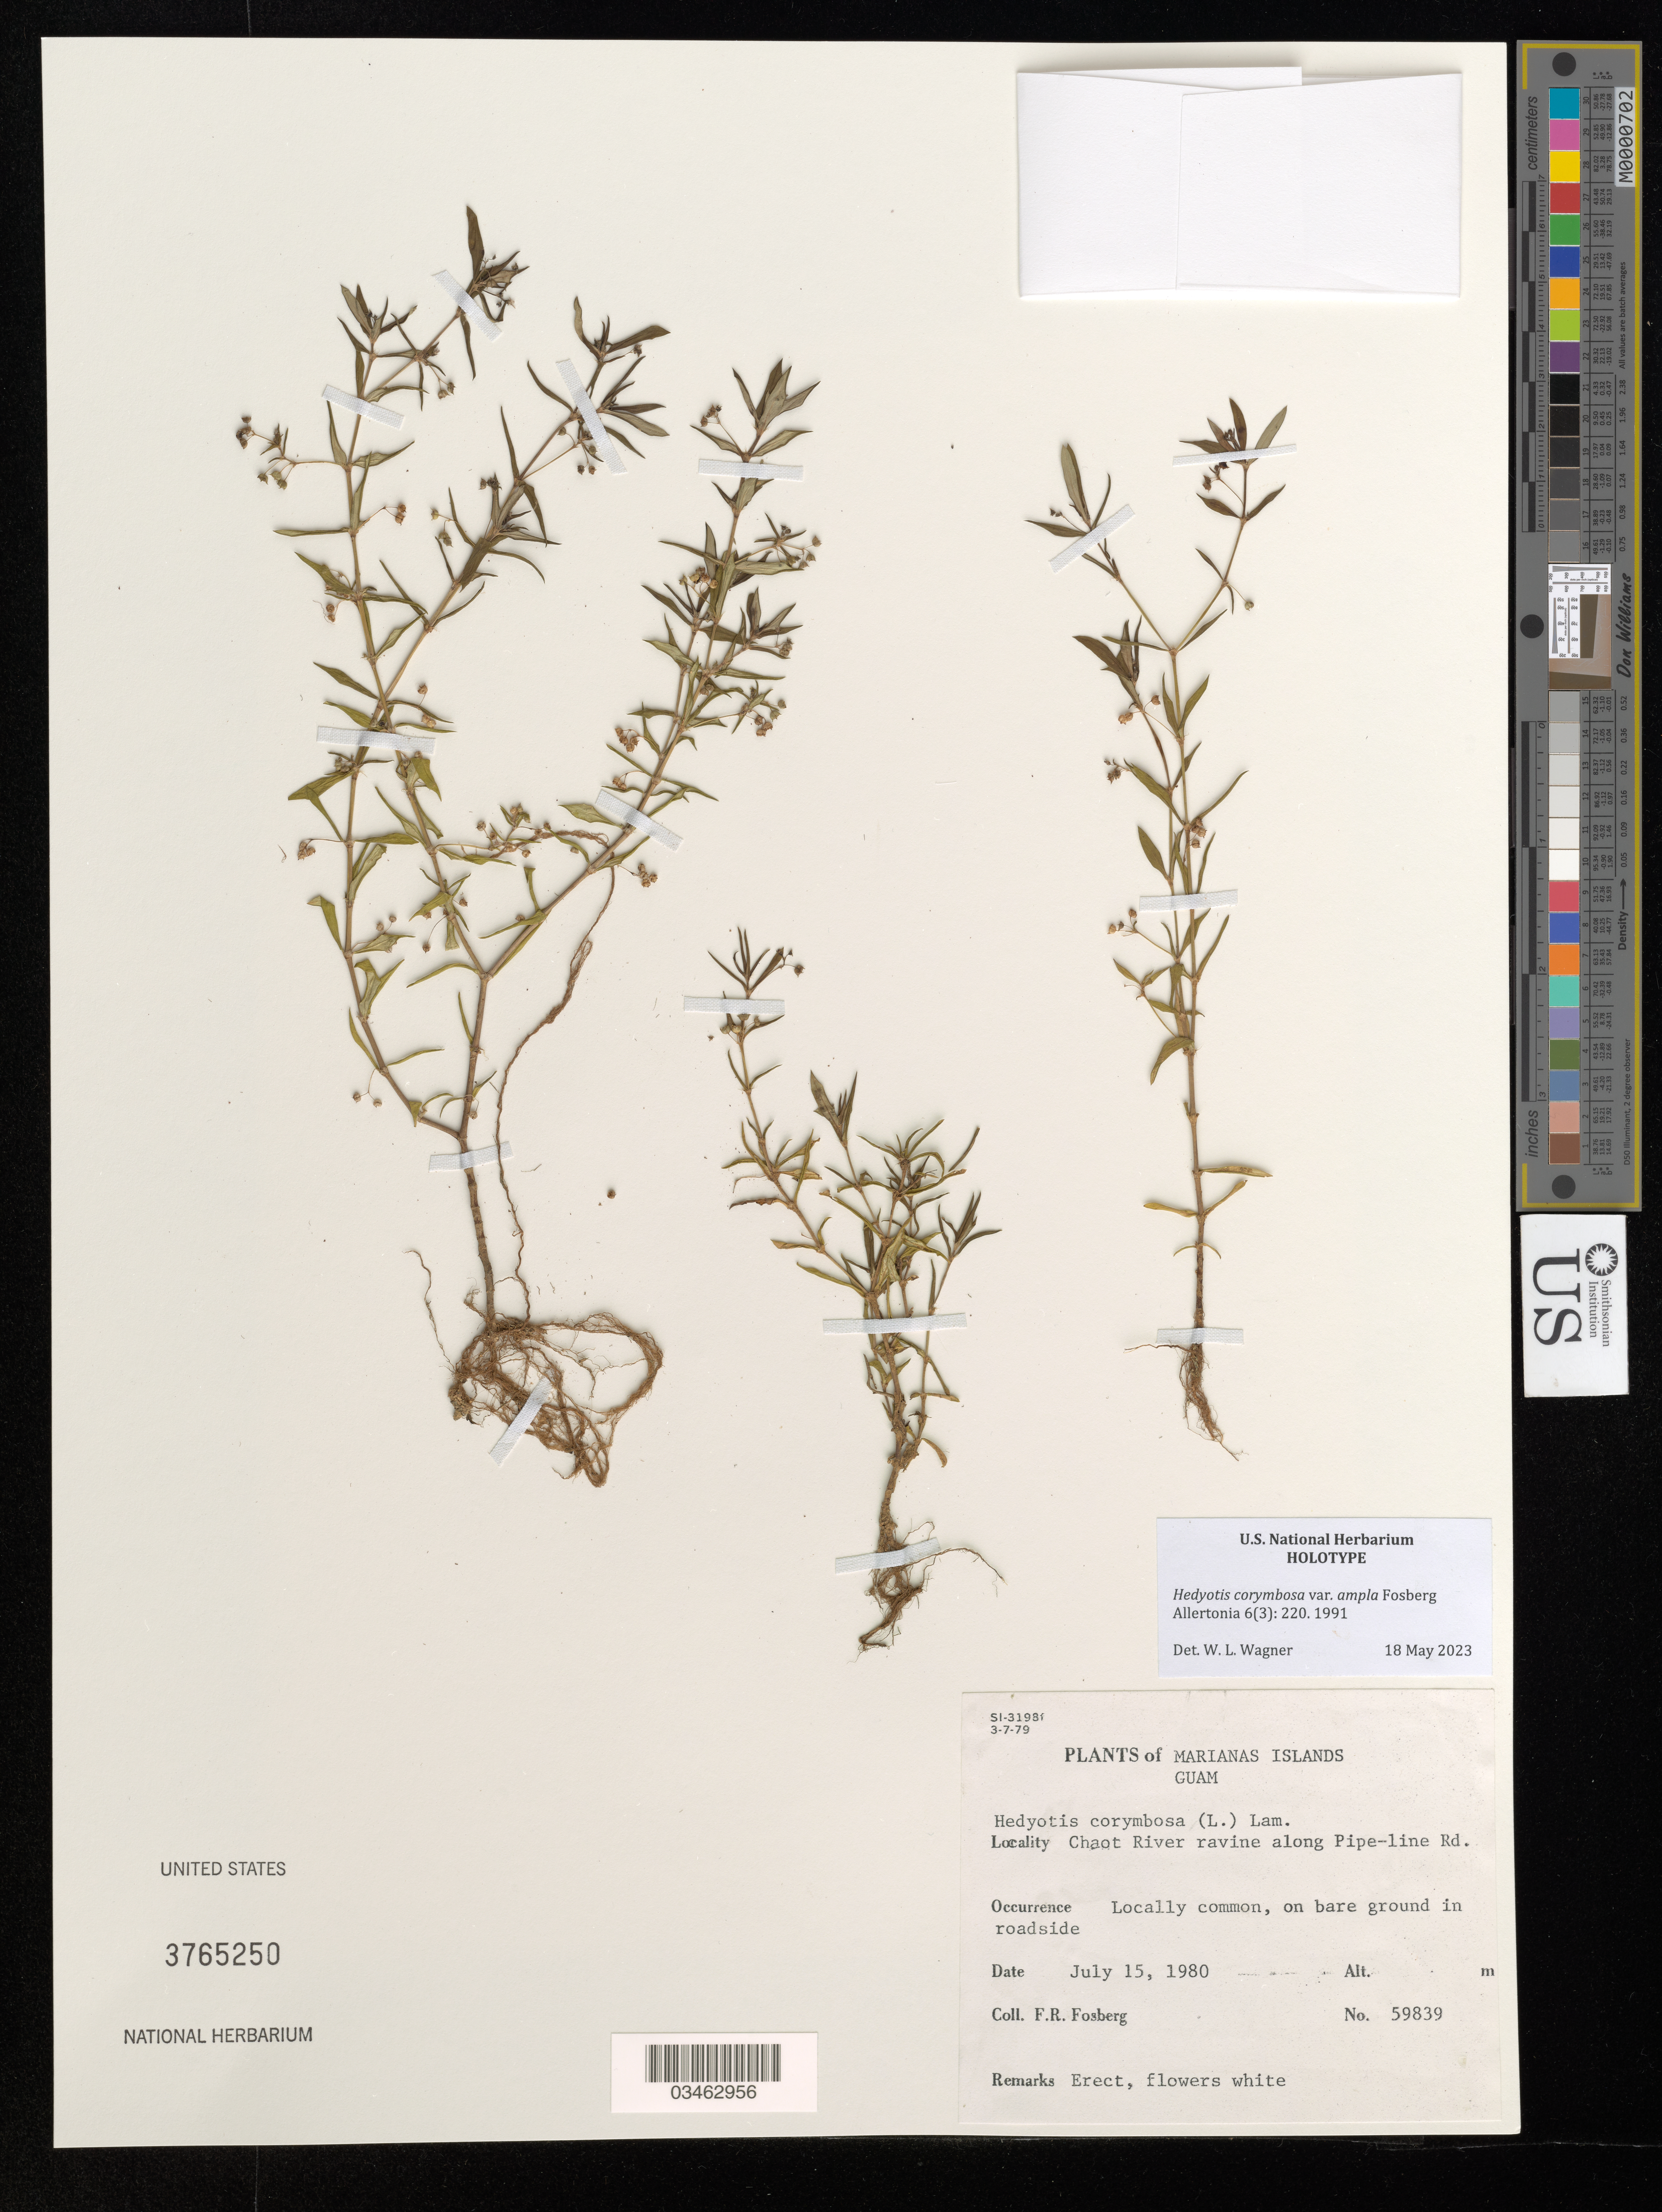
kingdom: Plantae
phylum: Tracheophyta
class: Magnoliopsida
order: Gentianales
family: Rubiaceae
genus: Hedyotis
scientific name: Hedyotis corymbosa var. ampla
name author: Fosberg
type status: Holotype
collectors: F. R. Fosberg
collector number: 59839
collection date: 1980-07-15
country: Guam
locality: Marianas Islands. Chaot River ravine along Pipe-line Rd.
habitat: Locally common, on bare ground in roadside.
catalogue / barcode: US 3765250